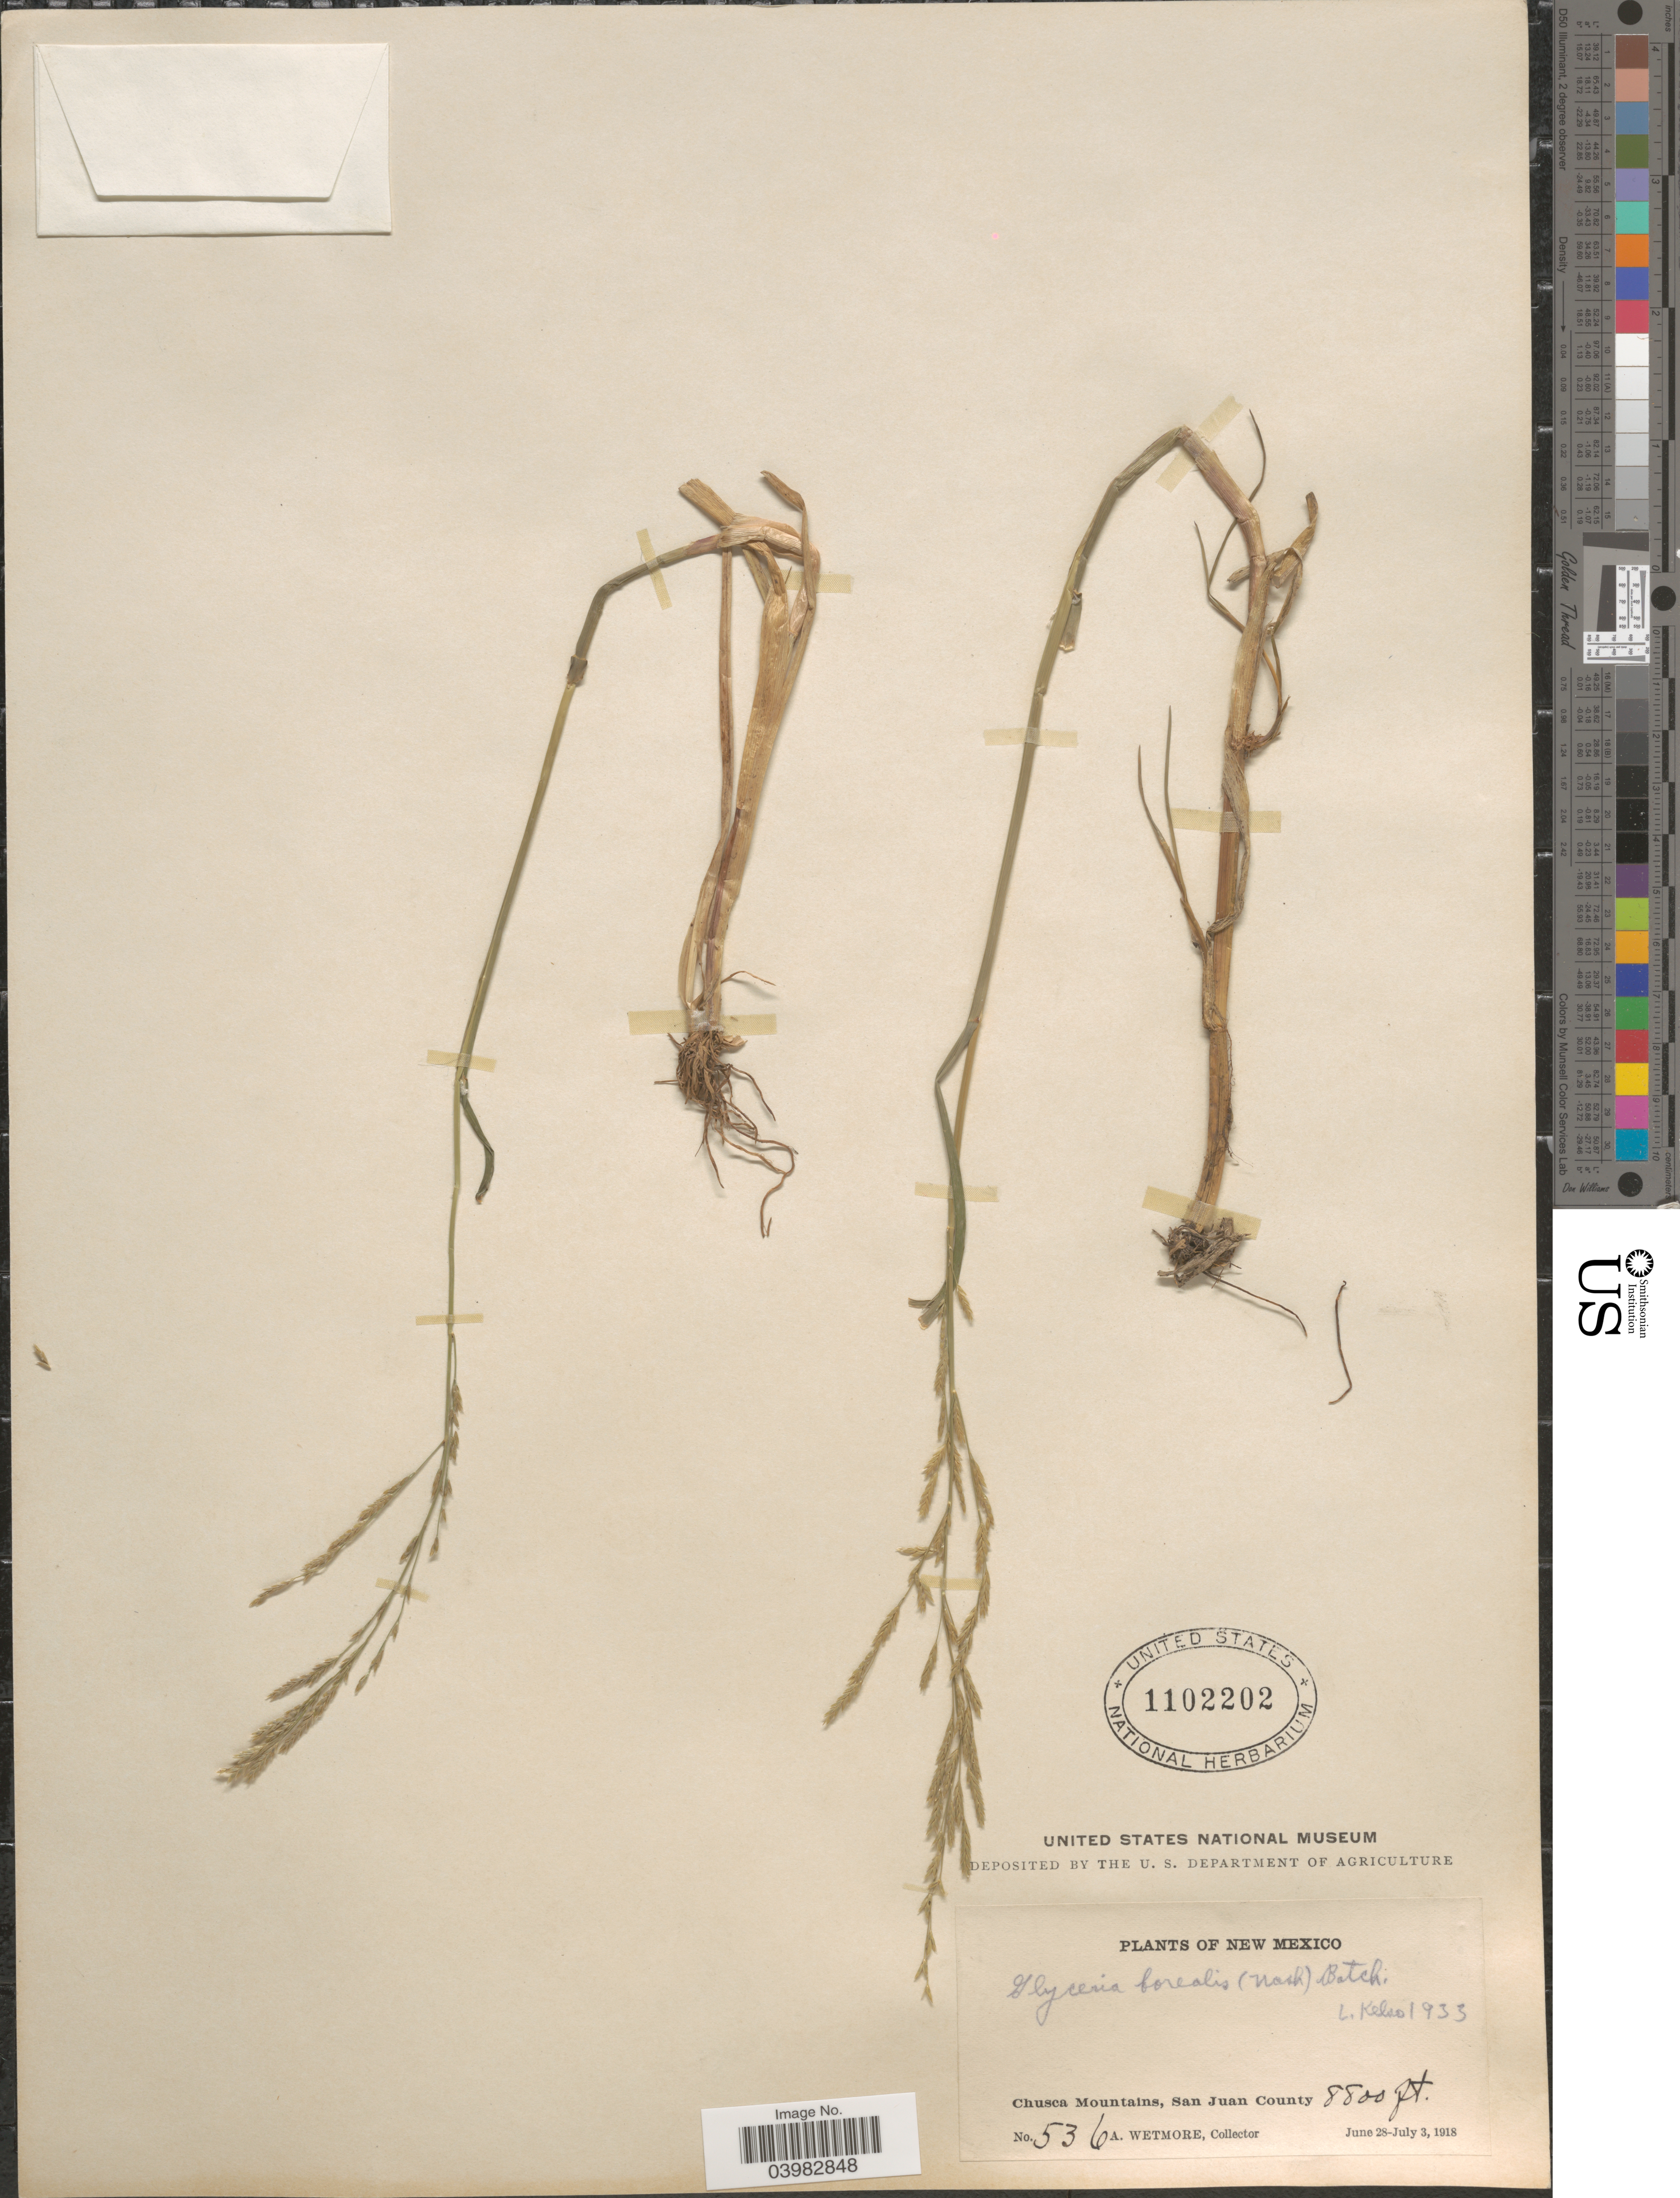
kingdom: Plantae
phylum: Tracheophyta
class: Liliopsida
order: Poales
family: Poaceae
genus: Glyceria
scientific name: Glyceria borealis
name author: (Nash) Batchelder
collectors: A. Wetmore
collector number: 536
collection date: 1918-06-28/1918-07-03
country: United States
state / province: New Mexico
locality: Chusca Mountains, San Juan County.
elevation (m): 2682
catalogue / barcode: US 1102202